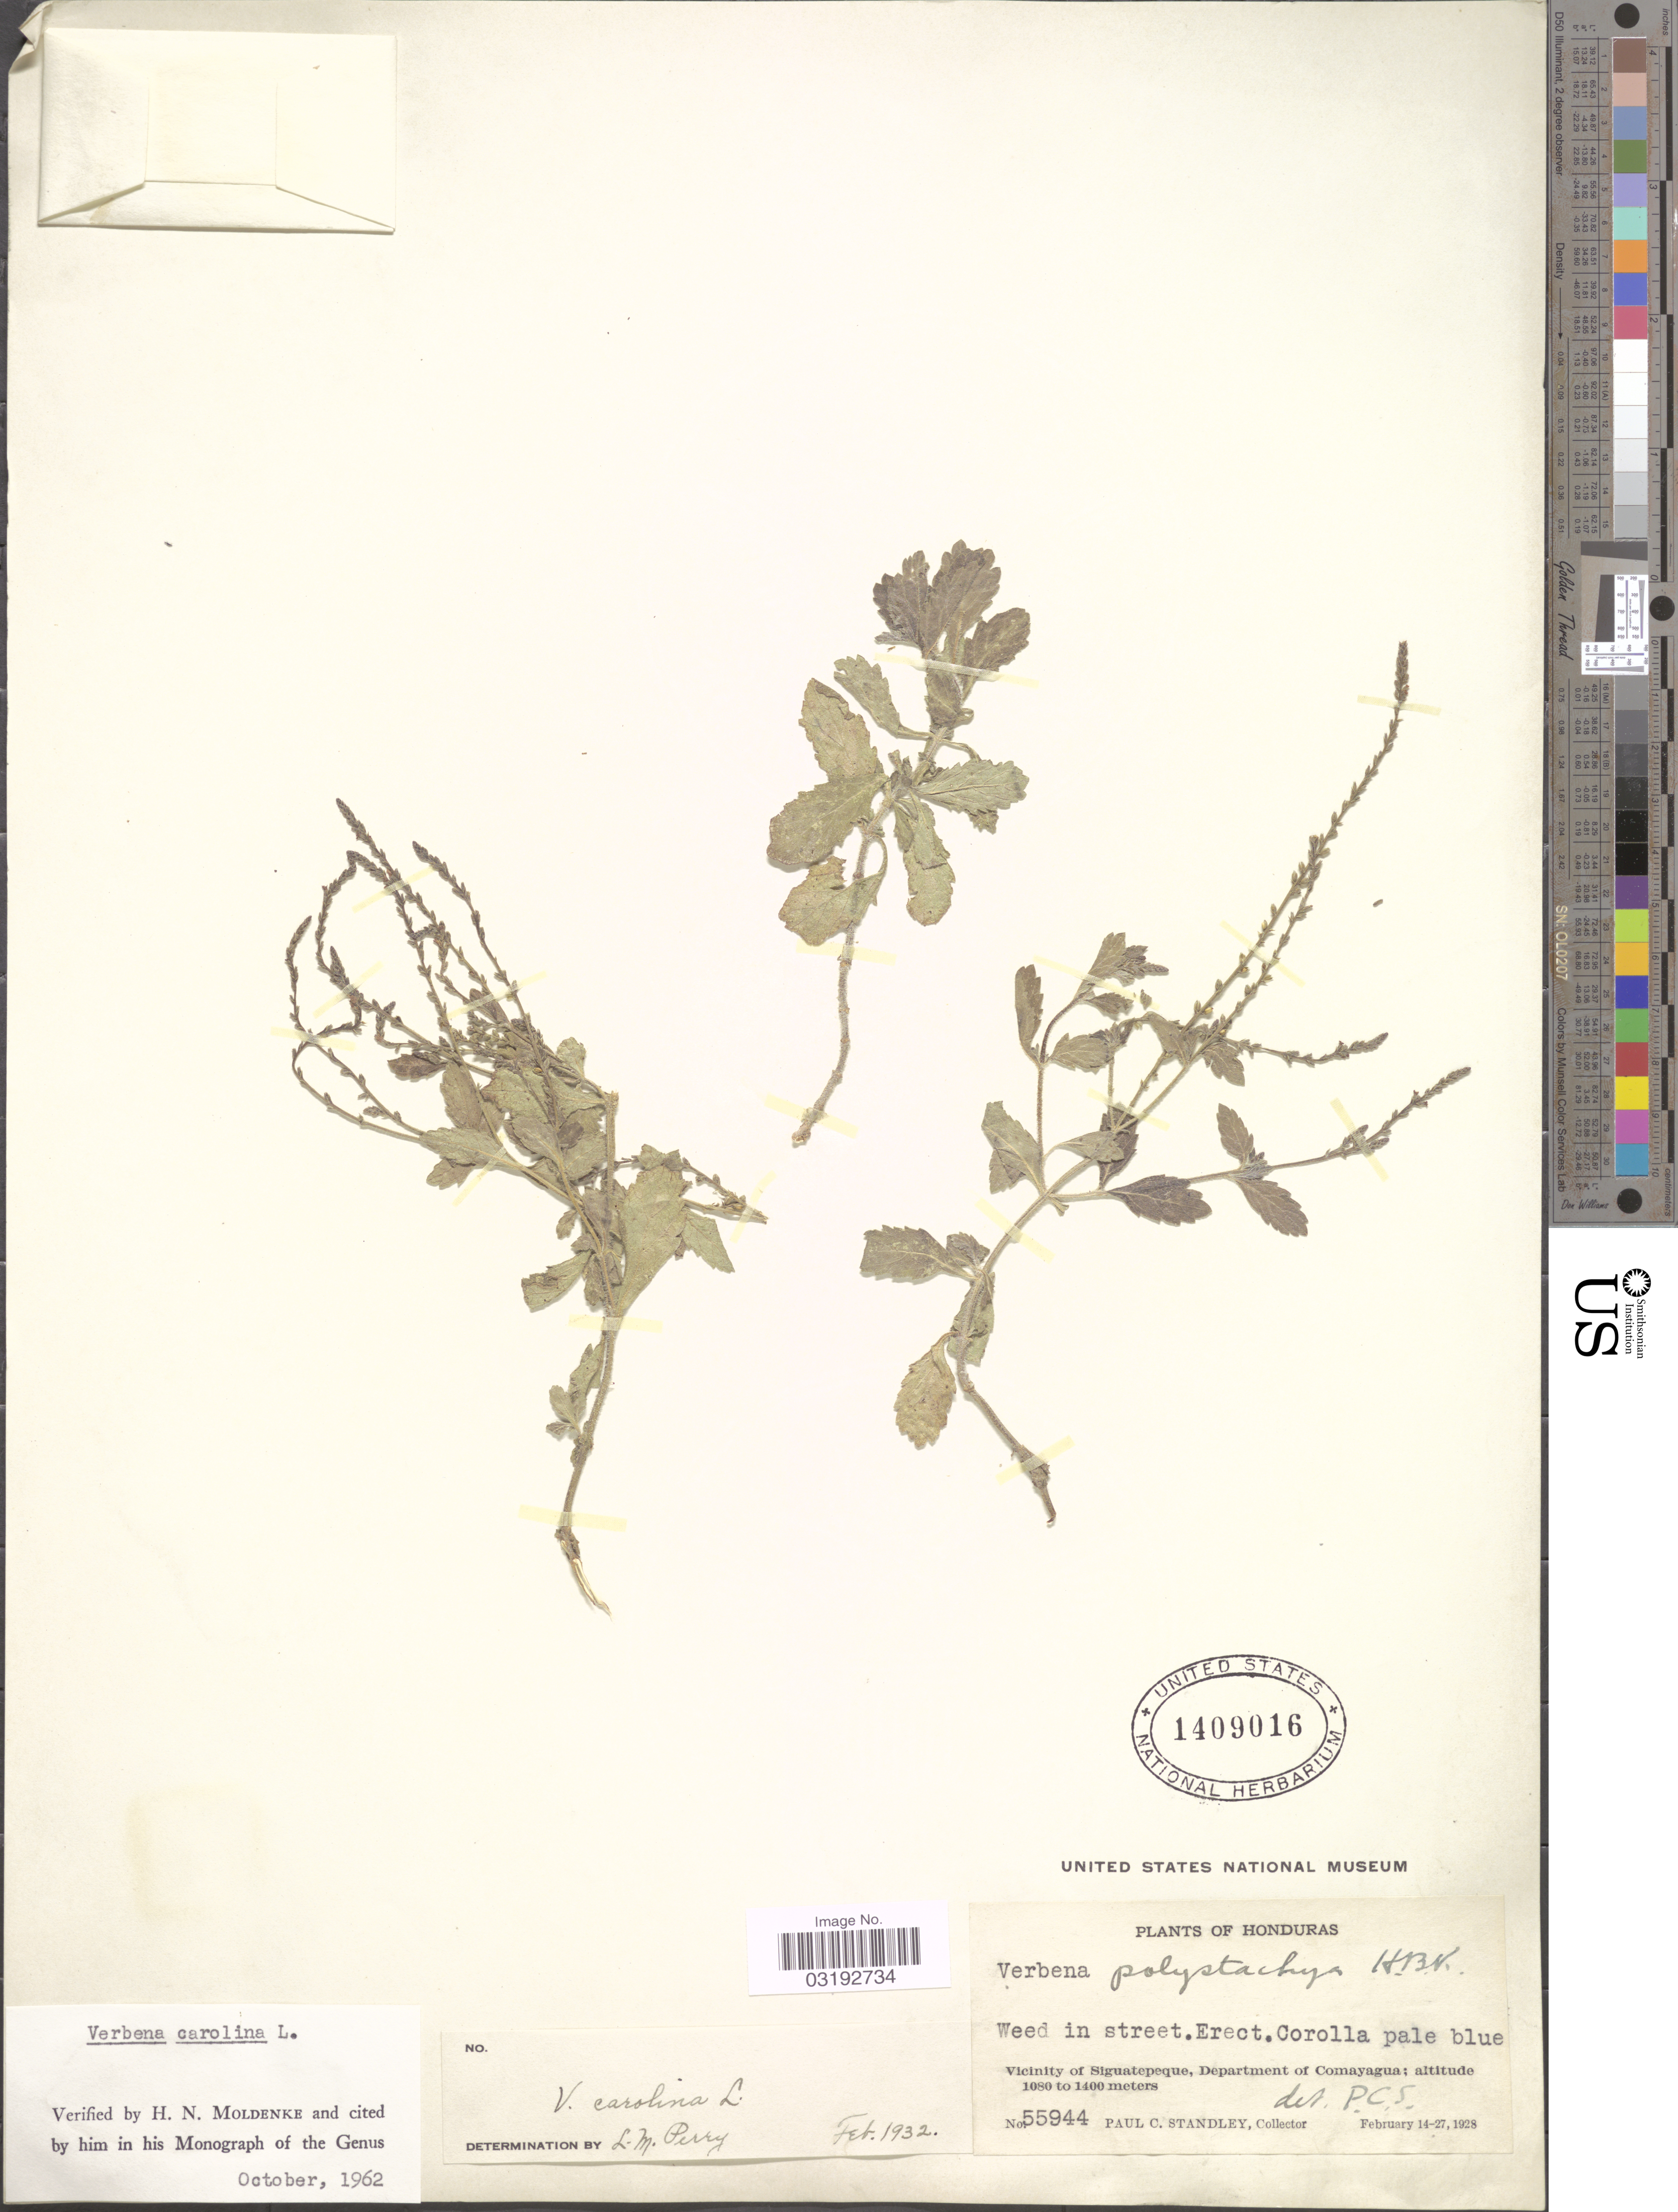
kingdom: Plantae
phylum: Tracheophyta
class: Magnoliopsida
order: Lamiales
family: Verbenaceae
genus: Verbena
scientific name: Verbena carolina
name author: L.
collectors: P. C. Standley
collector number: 55944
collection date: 1928-02-14/1928-02-27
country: Honduras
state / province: Comayagua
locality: Vicinity of Siguatepeque, Department of Comayagua.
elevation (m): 1080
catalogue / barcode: US 1409016